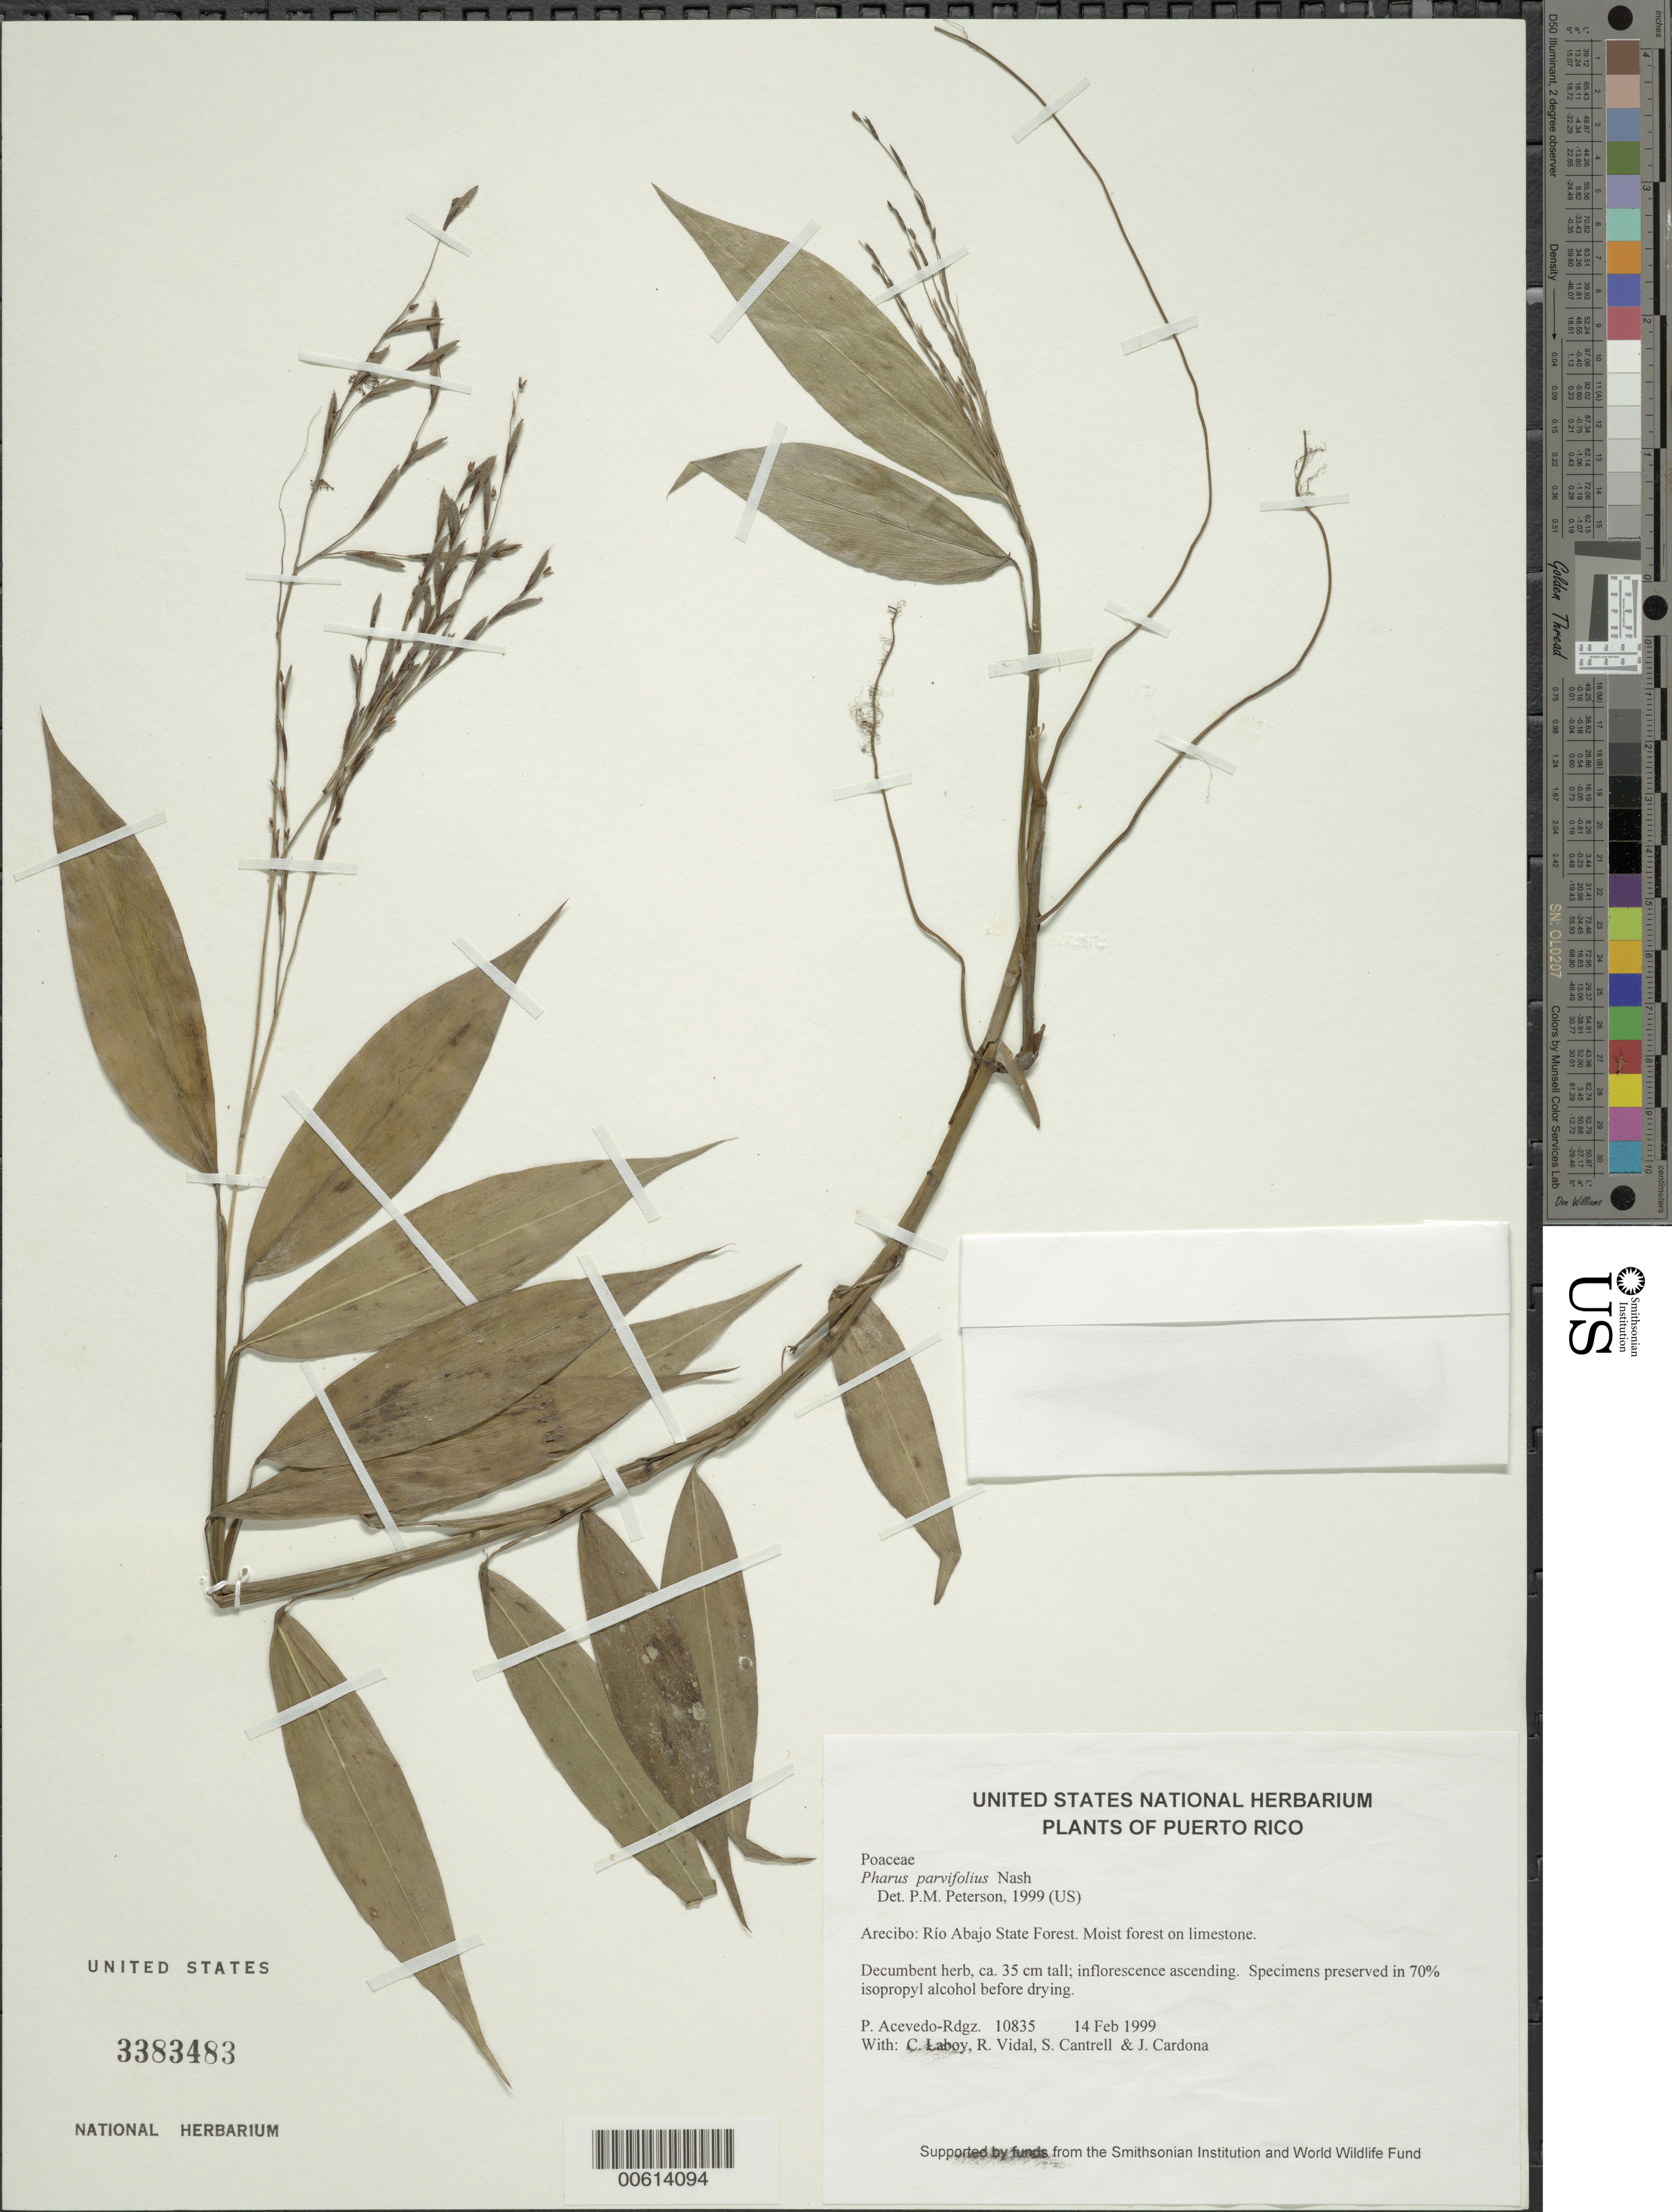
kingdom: Plantae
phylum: Tracheophyta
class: Liliopsida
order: Poales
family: Poaceae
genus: Pharus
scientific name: Pharus parvifolius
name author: Nash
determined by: Peterson, Paul M., (BOT), Smithsonian Institution - National Museum of Natural History (UNITED STATES)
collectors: P. Acevedo-Rodr., C. Laboy, R. Vidal, S. Cantrell & J. Cardona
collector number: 10835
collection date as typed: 14 Feb 1999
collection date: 1999-02-14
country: Puerto Rico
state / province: Arecibo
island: Puerto Rico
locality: Arecibo; Río Abajo State Forest.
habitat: Moist forest on limestone.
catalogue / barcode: US 3383483